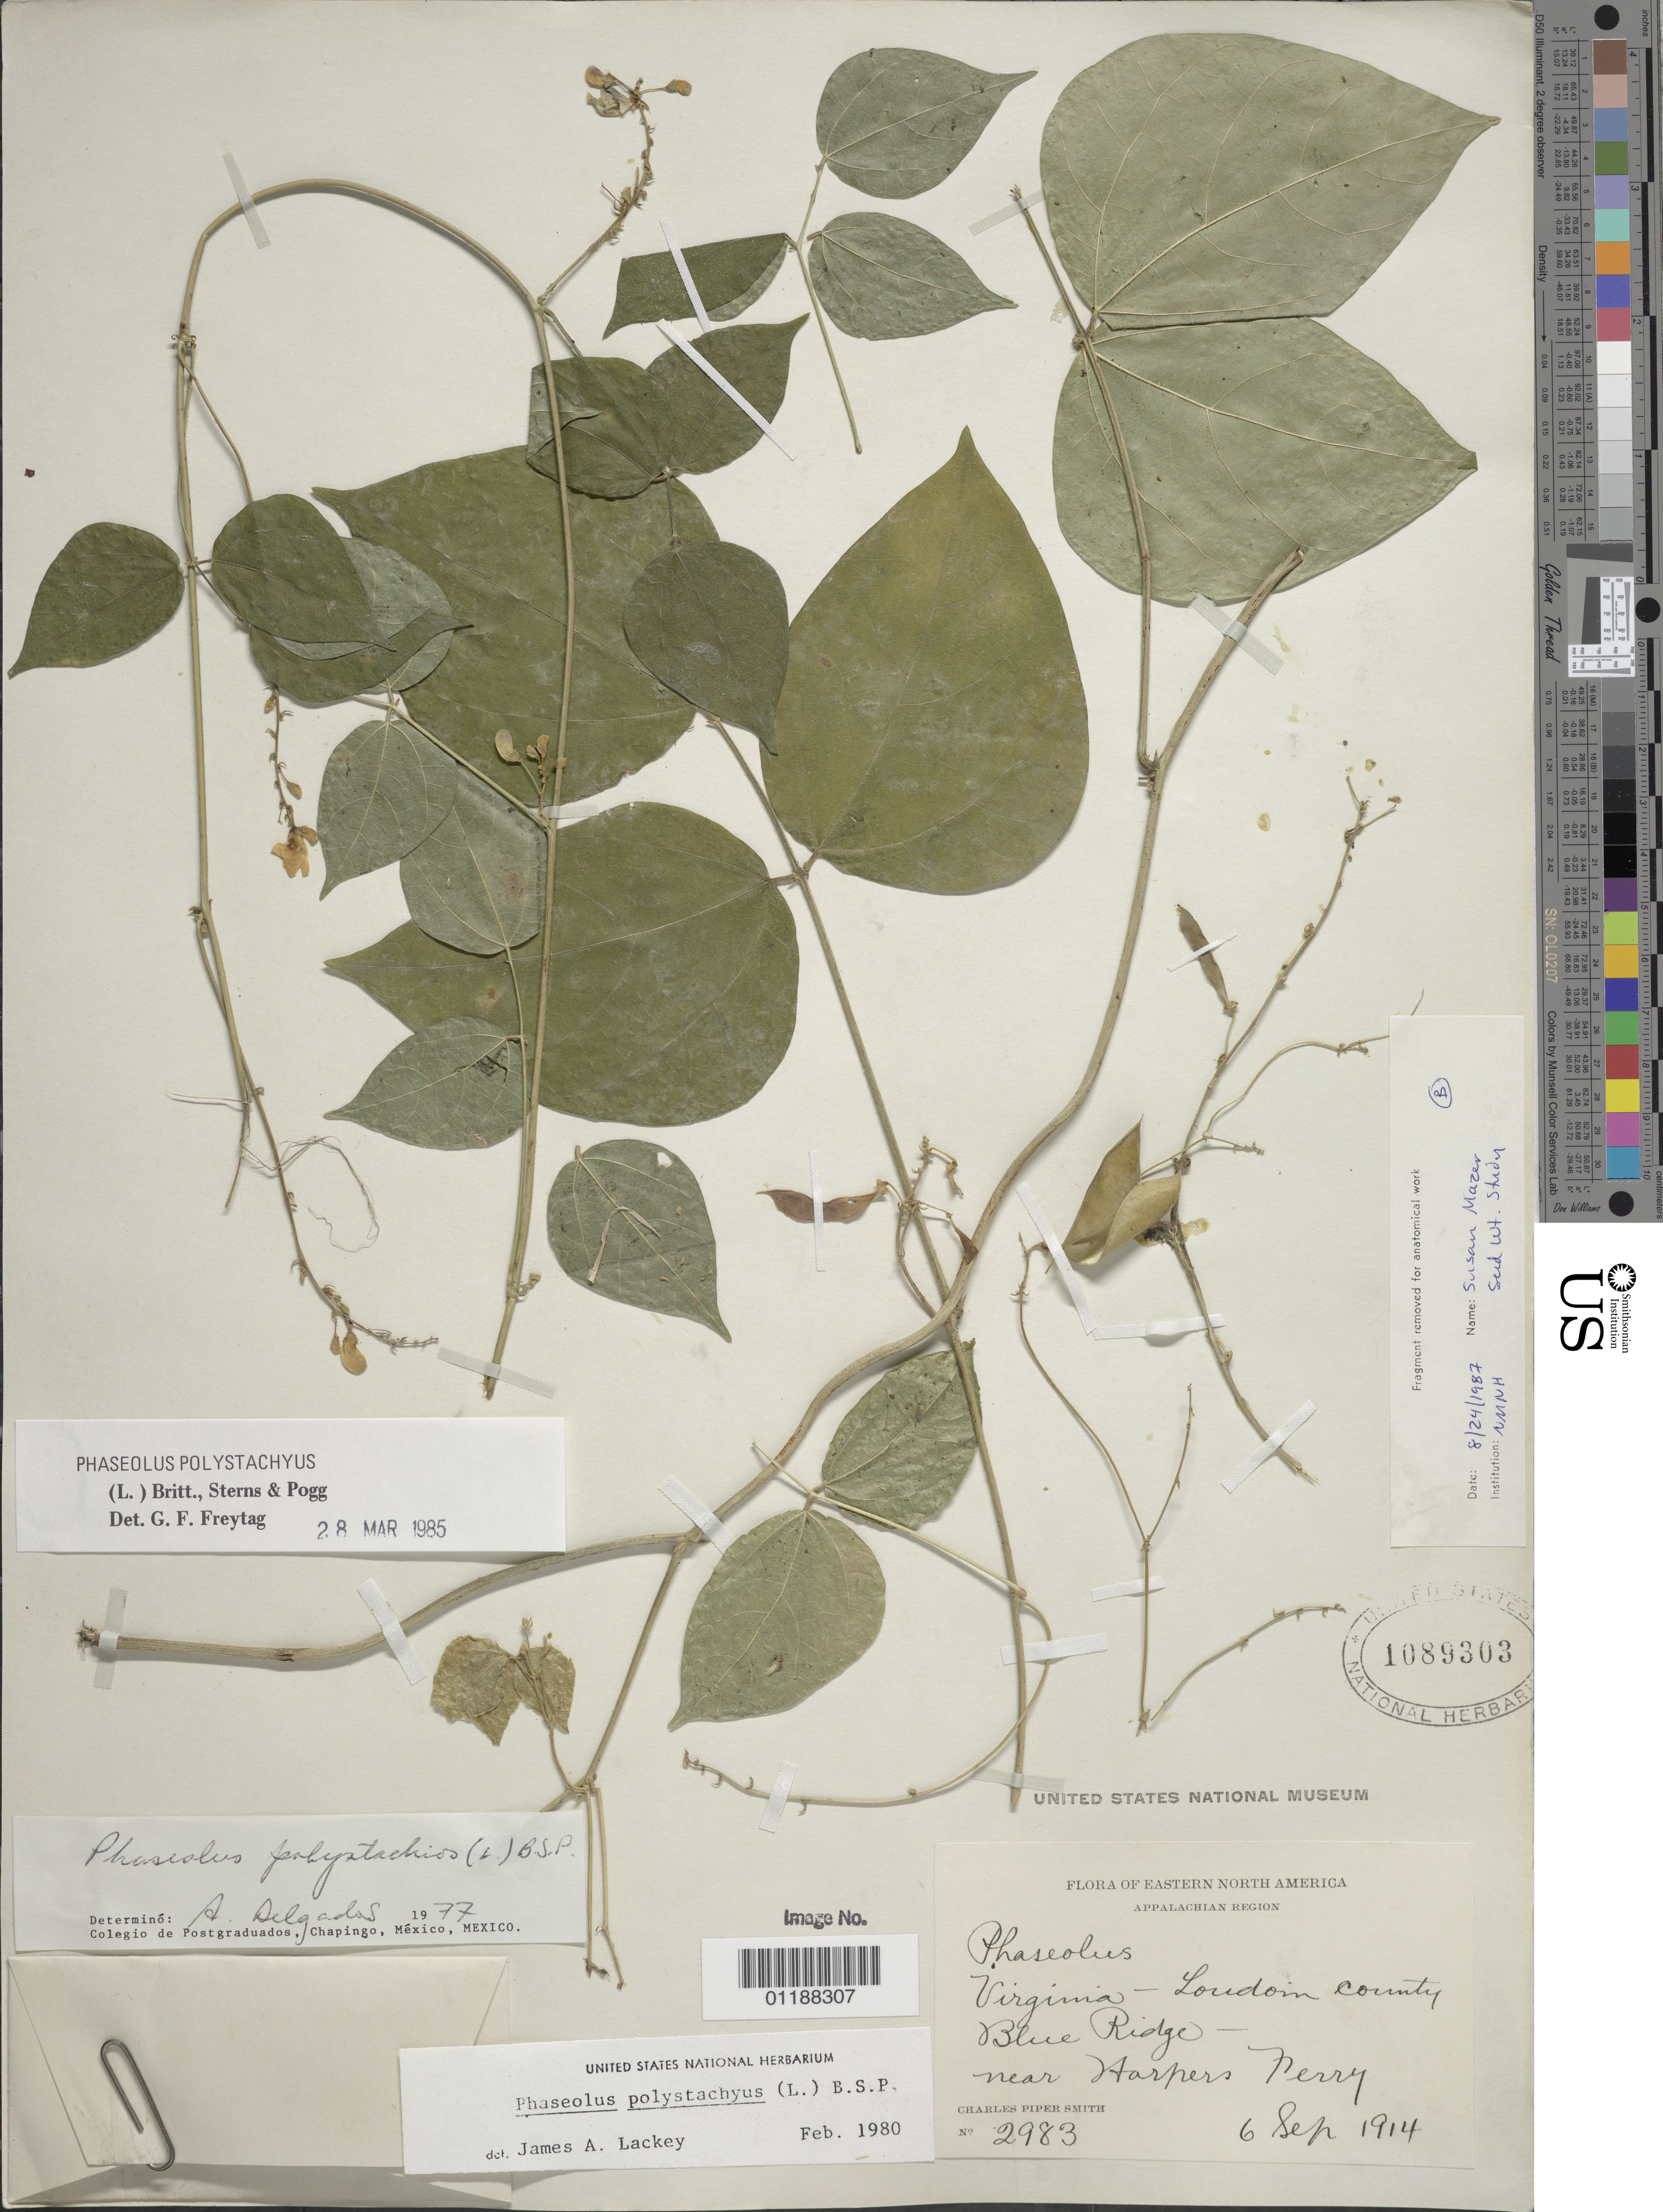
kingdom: Plantae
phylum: Tracheophyta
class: Magnoliopsida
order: Fabales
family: Fabaceae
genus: Phaseolus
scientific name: Phaseolus polystachios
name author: (L.) Britton, Stearns & Poggenb.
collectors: C. P. Smith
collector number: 2983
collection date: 1914-09-06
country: United States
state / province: Virginia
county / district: Loudoun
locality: Eastern North America, Appalachian Region, Loudoun County, Blue Ridge, near Harpers Perry.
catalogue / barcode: US 1089303